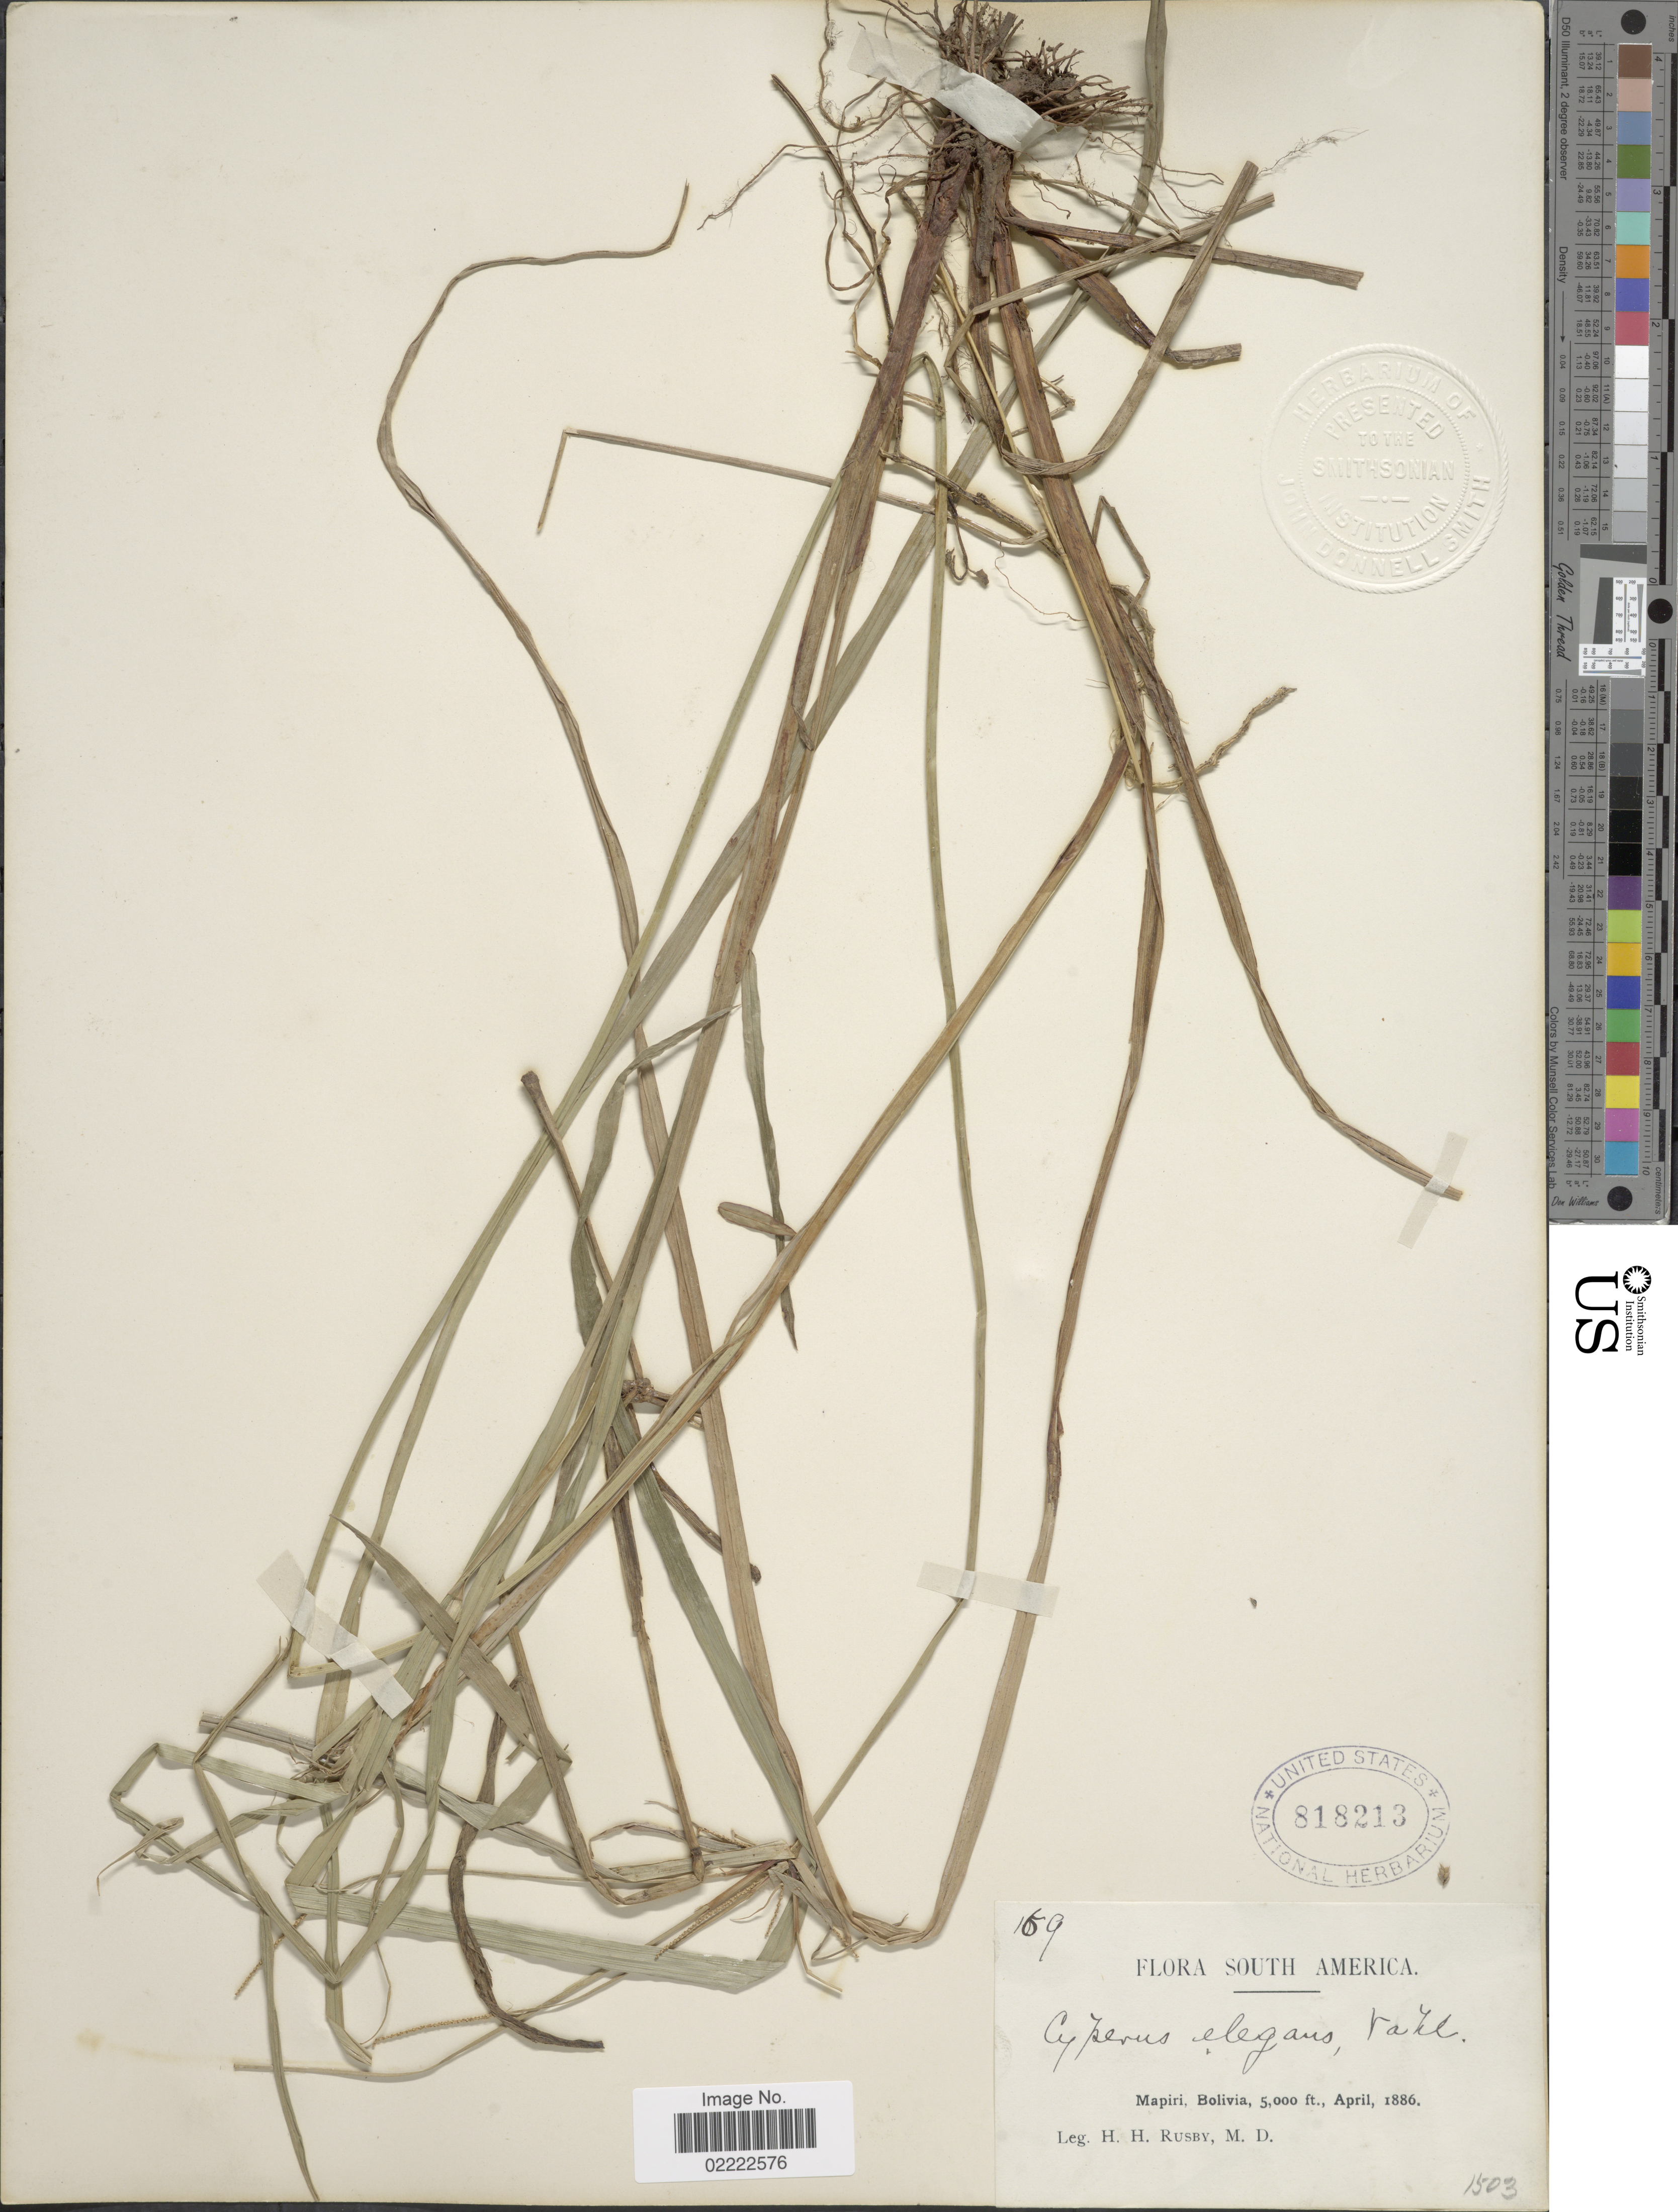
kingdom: Plantae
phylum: Tracheophyta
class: Liliopsida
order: Poales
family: Cyperaceae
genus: Cyperus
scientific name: Cyperus laxus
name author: Lam.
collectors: H. H. Rusby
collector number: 169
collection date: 1886-04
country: Bolivia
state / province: La Páz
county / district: Larecaja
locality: Mapiri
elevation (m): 1524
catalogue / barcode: US 818213